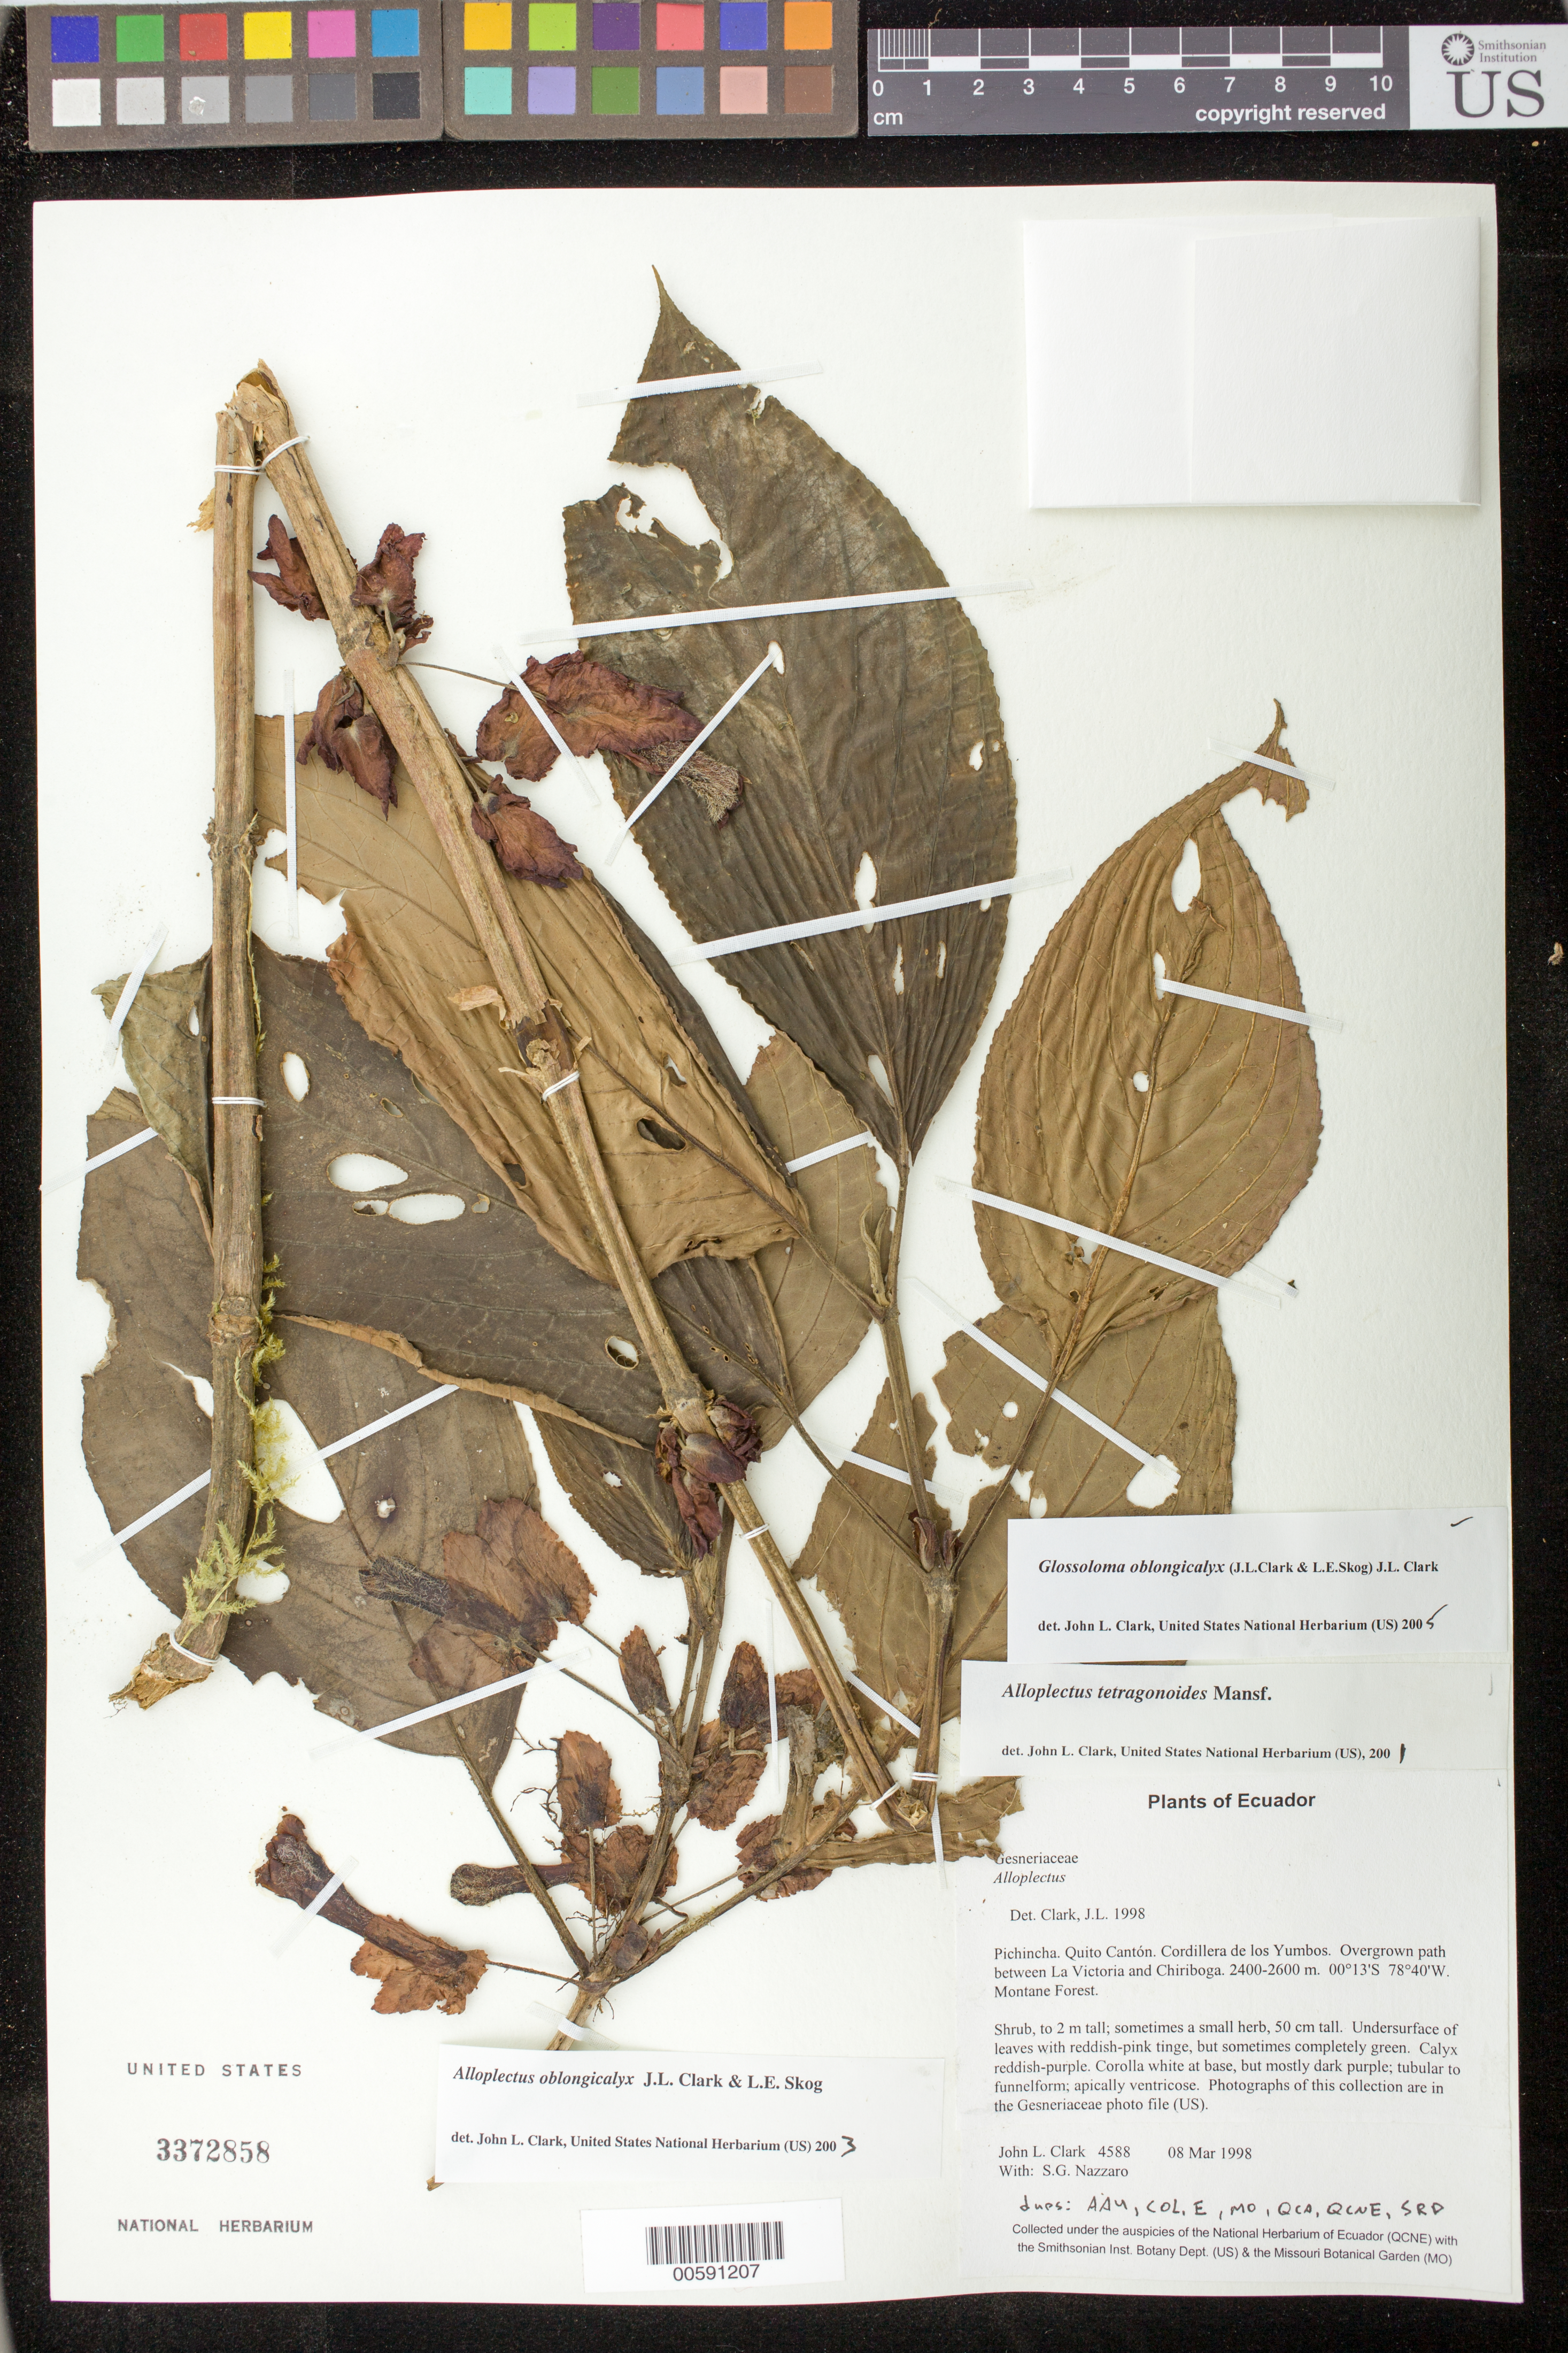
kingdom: Plantae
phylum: Tracheophyta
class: Magnoliopsida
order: Lamiales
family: Gesneriaceae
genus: Glossoloma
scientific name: Glossoloma oblongicalyx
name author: (J.L. Clark & L.E. Skog) J.L. Clark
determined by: Clark, J. L., (SEL), The Marie Selby Botanical Garden (UNITED STATES)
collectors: J. L. Clark & S. Nazzaro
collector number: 4588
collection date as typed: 08 Mar 1998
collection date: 1998-03-08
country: Ecuador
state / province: Pichincha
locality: Quito Cantón. Cordillera de los Yumbos. Overgrown path between La Victoria and Chiriboga.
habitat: Montane Forest.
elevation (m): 2400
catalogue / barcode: US 3372858